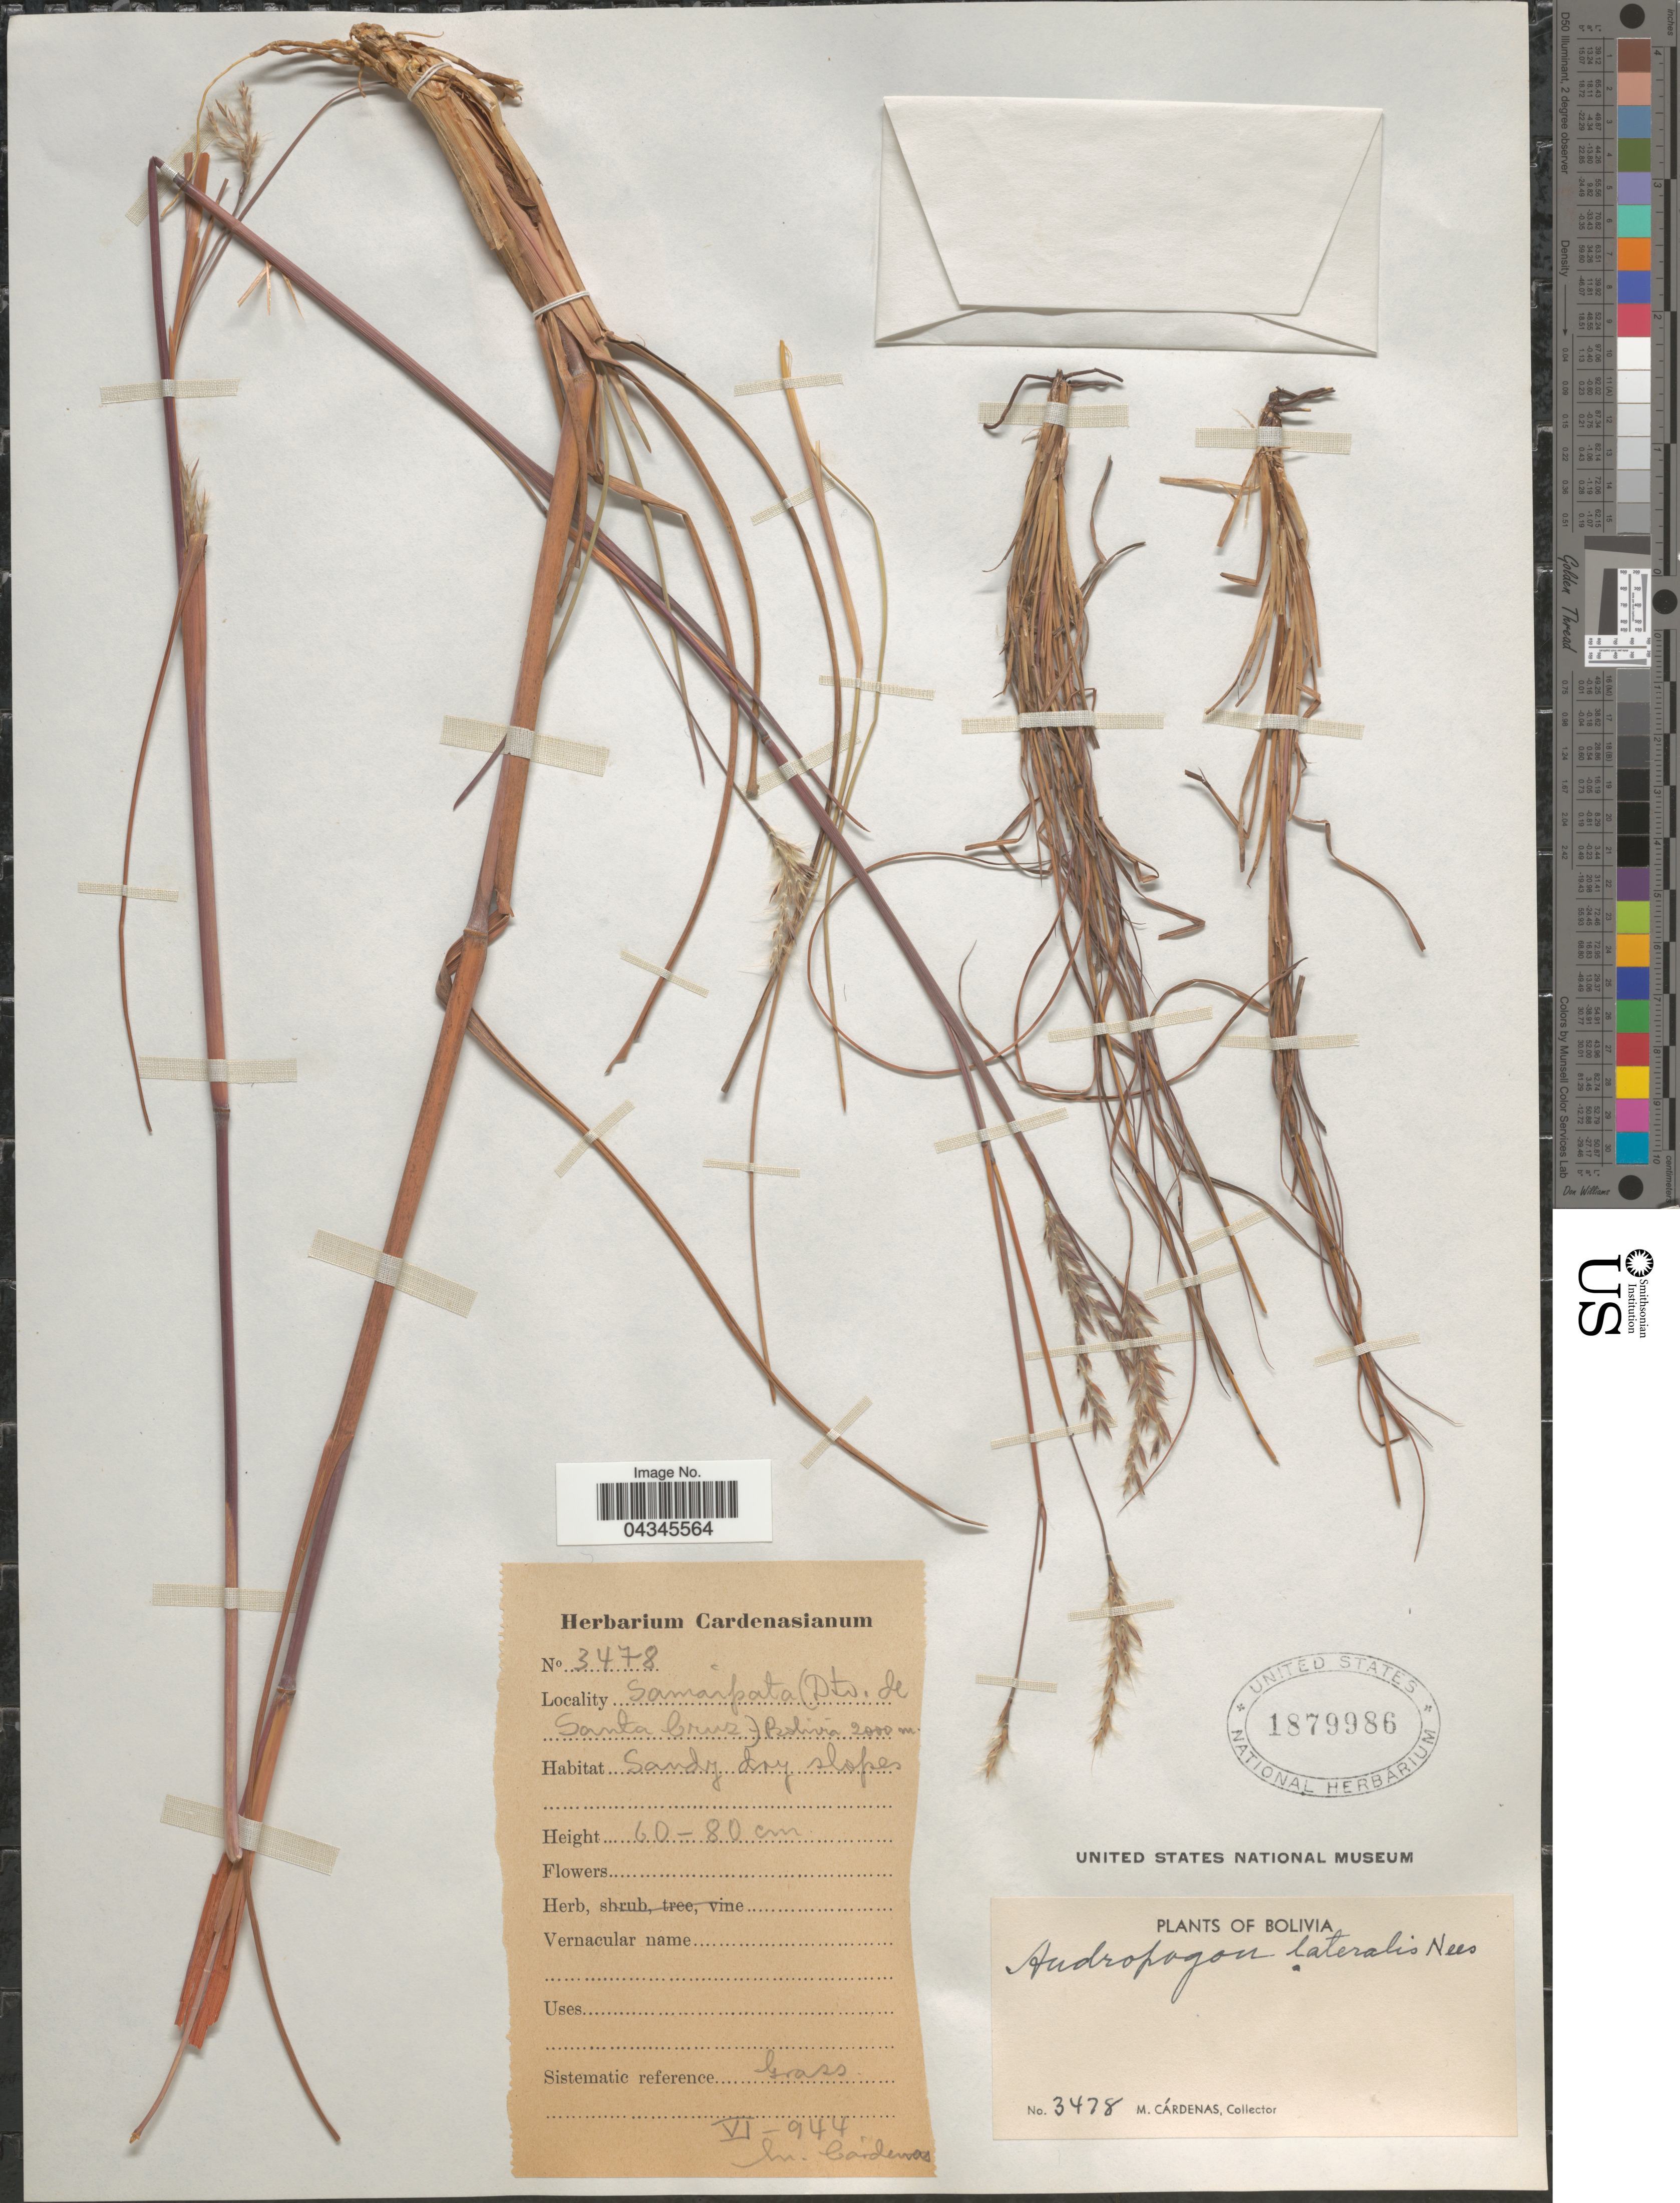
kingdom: Plantae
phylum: Tracheophyta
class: Liliopsida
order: Poales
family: Poaceae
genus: Andropogon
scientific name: Andropogon lateralis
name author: Nees in Mart.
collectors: M. Cárdenas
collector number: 3478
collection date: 1944-06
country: Bolivia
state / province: Santa Cruz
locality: Samaipata (Dto. de Santa Cruz).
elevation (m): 2000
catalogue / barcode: US 1879986